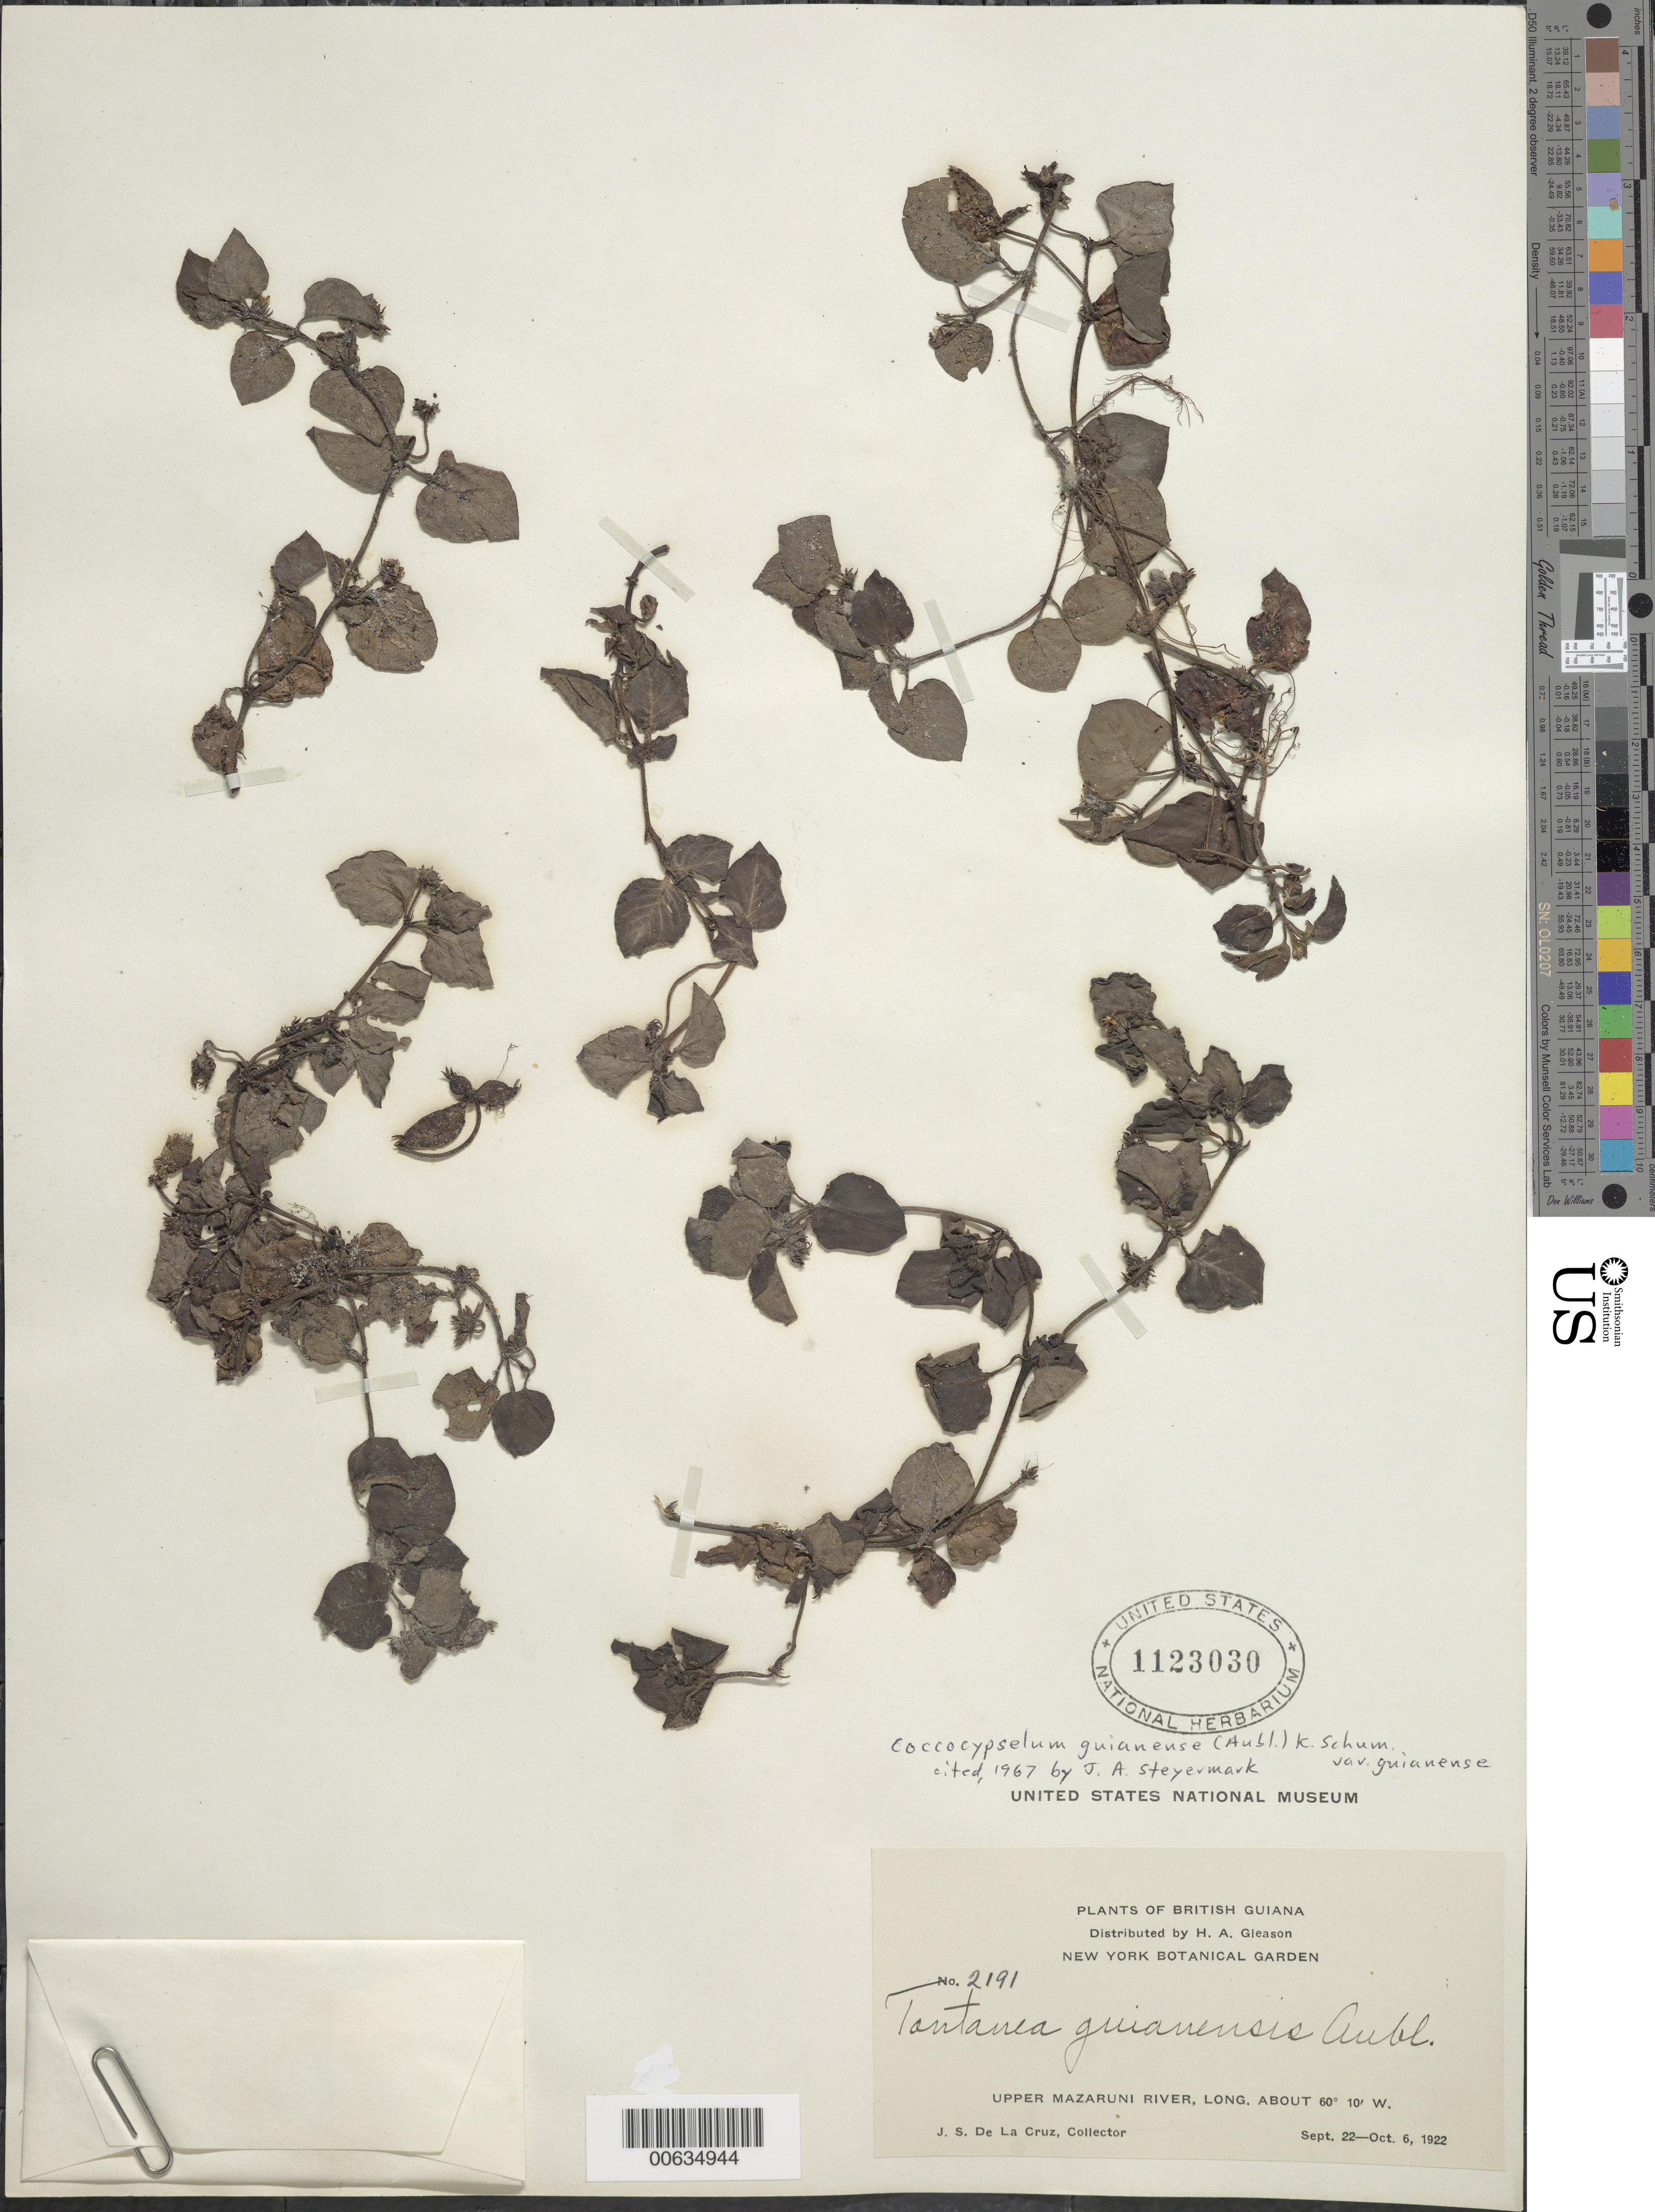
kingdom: Plantae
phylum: Tracheophyta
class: Magnoliopsida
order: Gentianales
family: Rubiaceae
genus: Coccocypselum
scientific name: Coccocypselum guianense var. guianense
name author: (Aubl.) K. Schum.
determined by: Steyermark, Julian A., (VEN)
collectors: J. S. de la Cruz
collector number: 2191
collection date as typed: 22-Sep-22 to 6-Oct-22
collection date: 1922-09-22/1922-10-06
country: Guyana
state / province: Cuyuni-Mazaruni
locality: Upper Mazaruni R.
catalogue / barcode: US 1123030